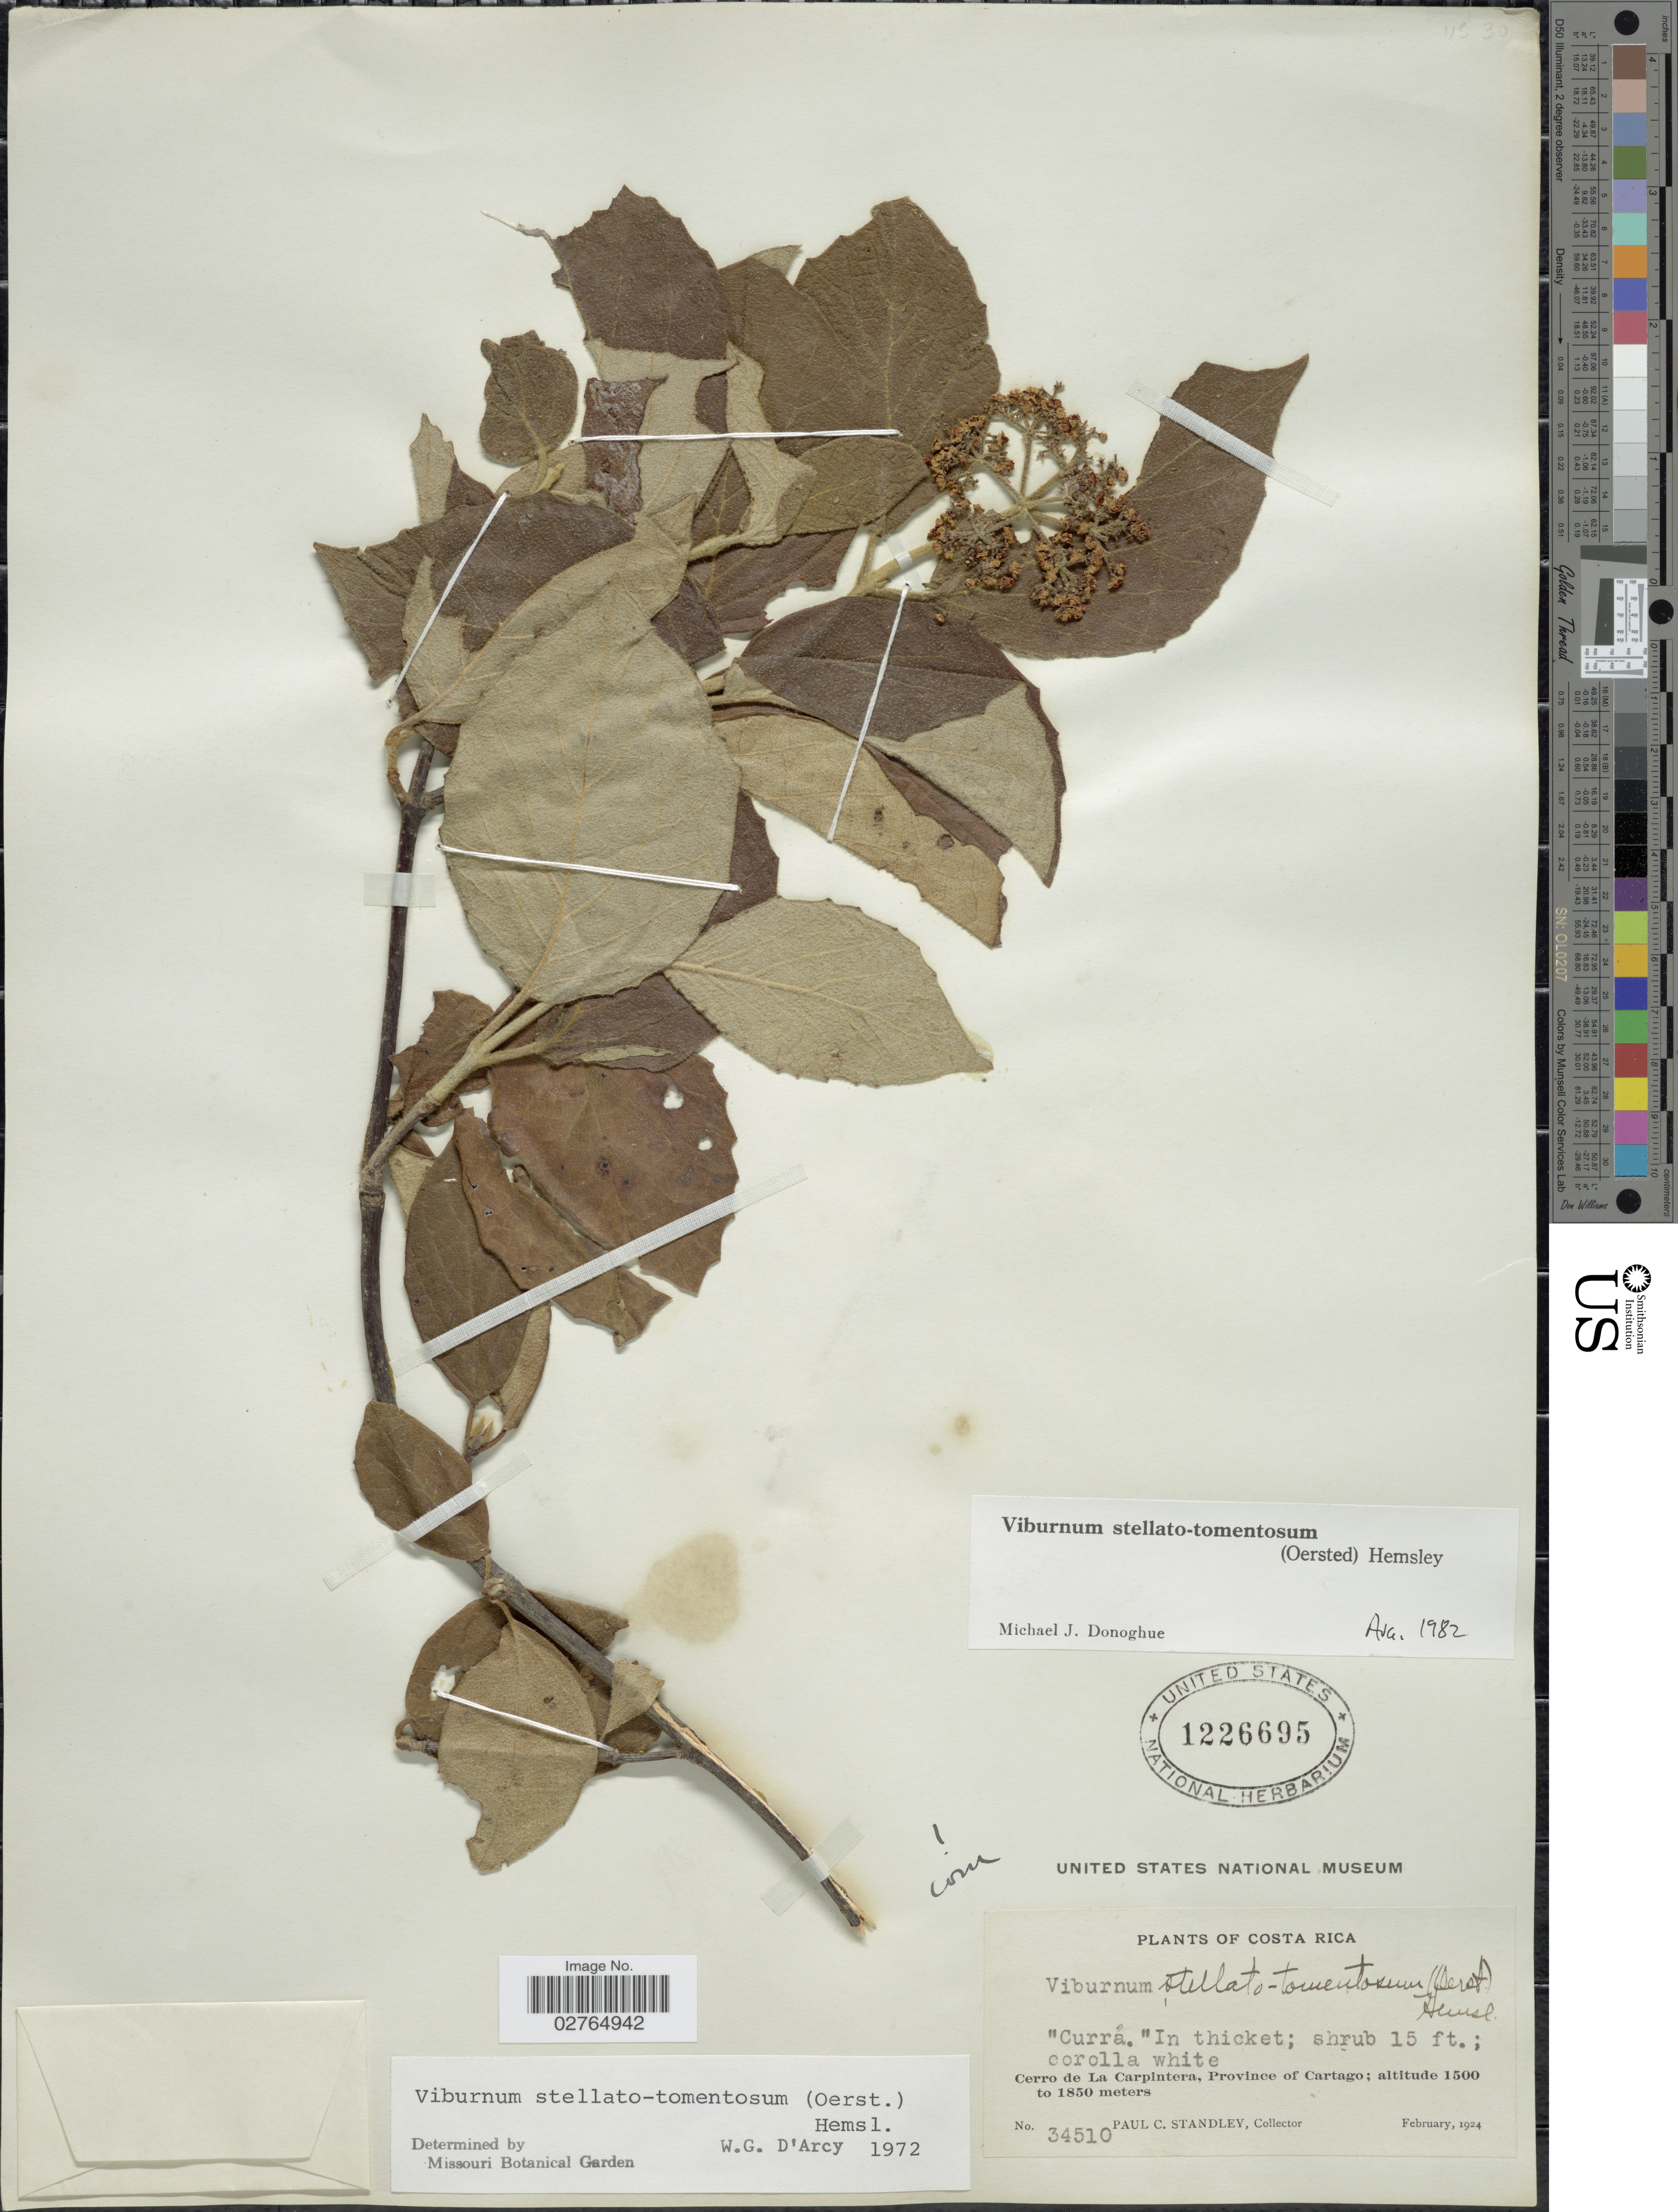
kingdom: Plantae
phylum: Tracheophyta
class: Magnoliopsida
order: Dipsacales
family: Viburnaceae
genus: Viburnum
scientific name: Viburnum stellatotomentosum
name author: (Oerst.) Hemsl.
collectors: P. C. Standley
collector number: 34510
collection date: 1924-02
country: Costa Rica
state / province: Cartago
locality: Cerro de La Carpintera.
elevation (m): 1500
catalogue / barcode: US 1226695